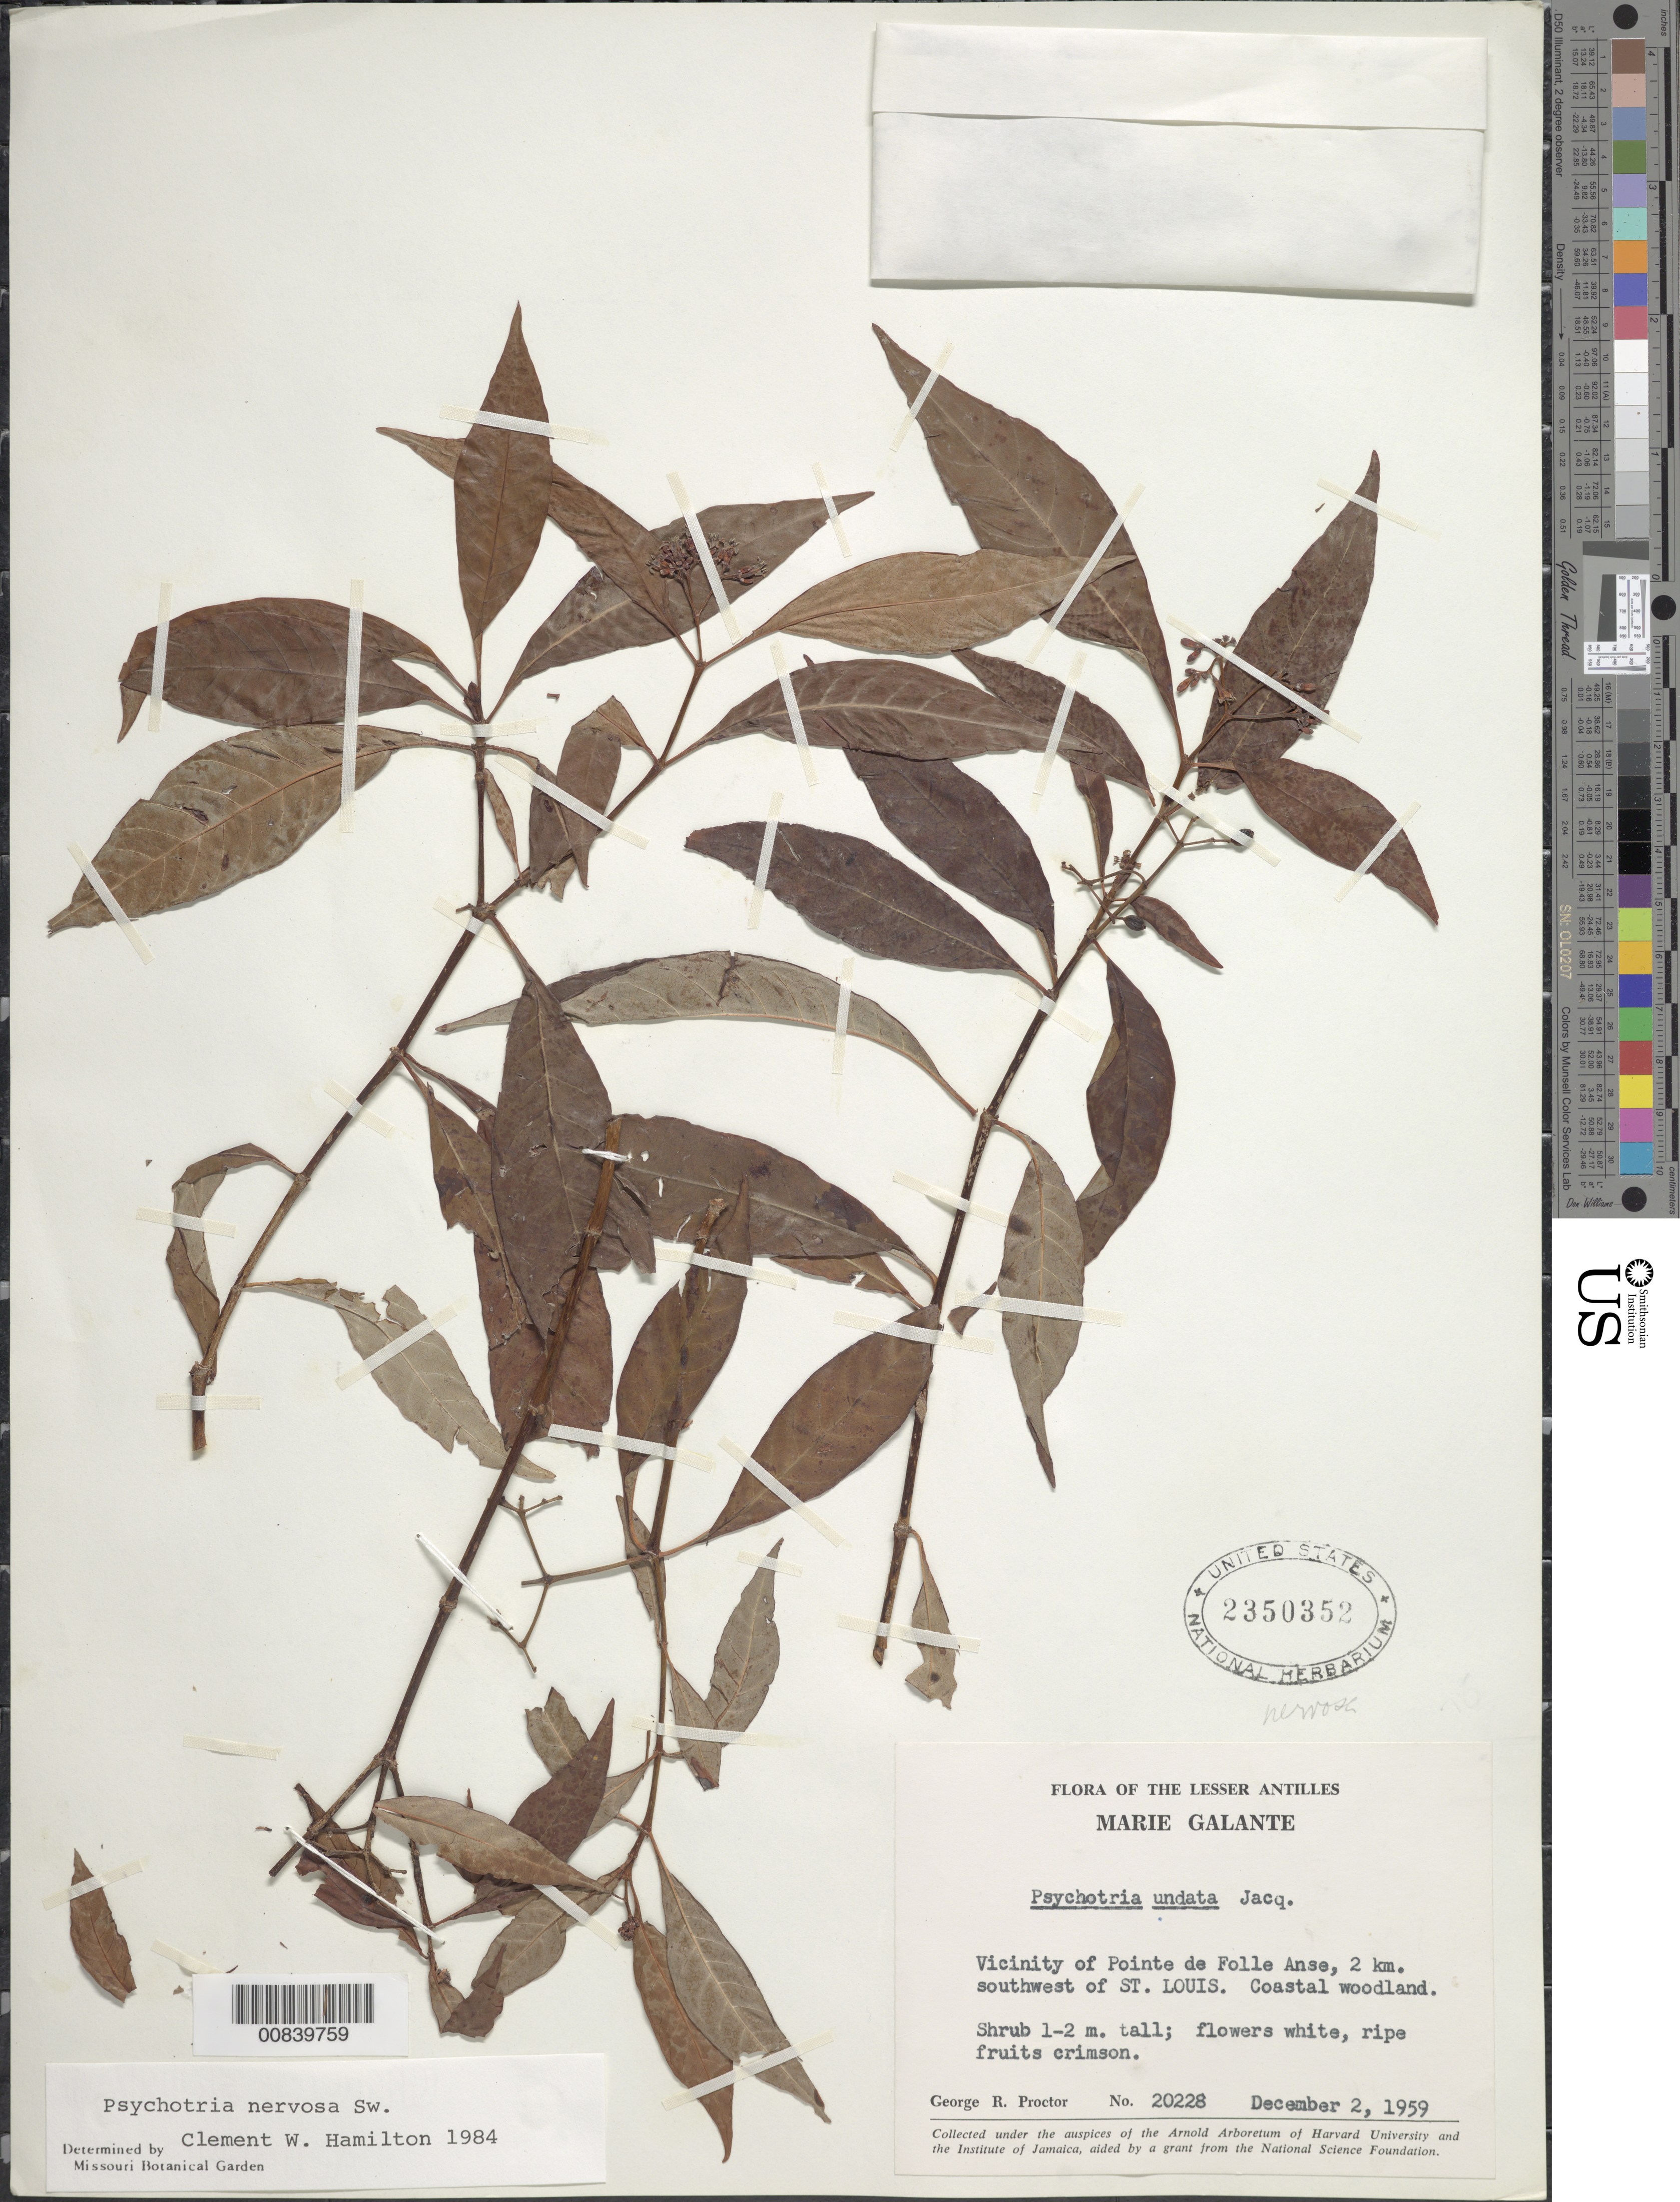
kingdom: Plantae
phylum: Tracheophyta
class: Magnoliopsida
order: Gentianales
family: Rubiaceae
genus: Psychotria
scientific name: Psychotria nervosa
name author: Sw.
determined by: Hamilton, C. W.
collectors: G. R. Proctor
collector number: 20228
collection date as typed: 02 Dec 1959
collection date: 1959-12-02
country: Guadeloupe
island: Marie Galante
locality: Vicinity of Pointe de Folle Anse, 2 km southwest of St. Louis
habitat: Coastal woodland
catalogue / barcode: US 2350352